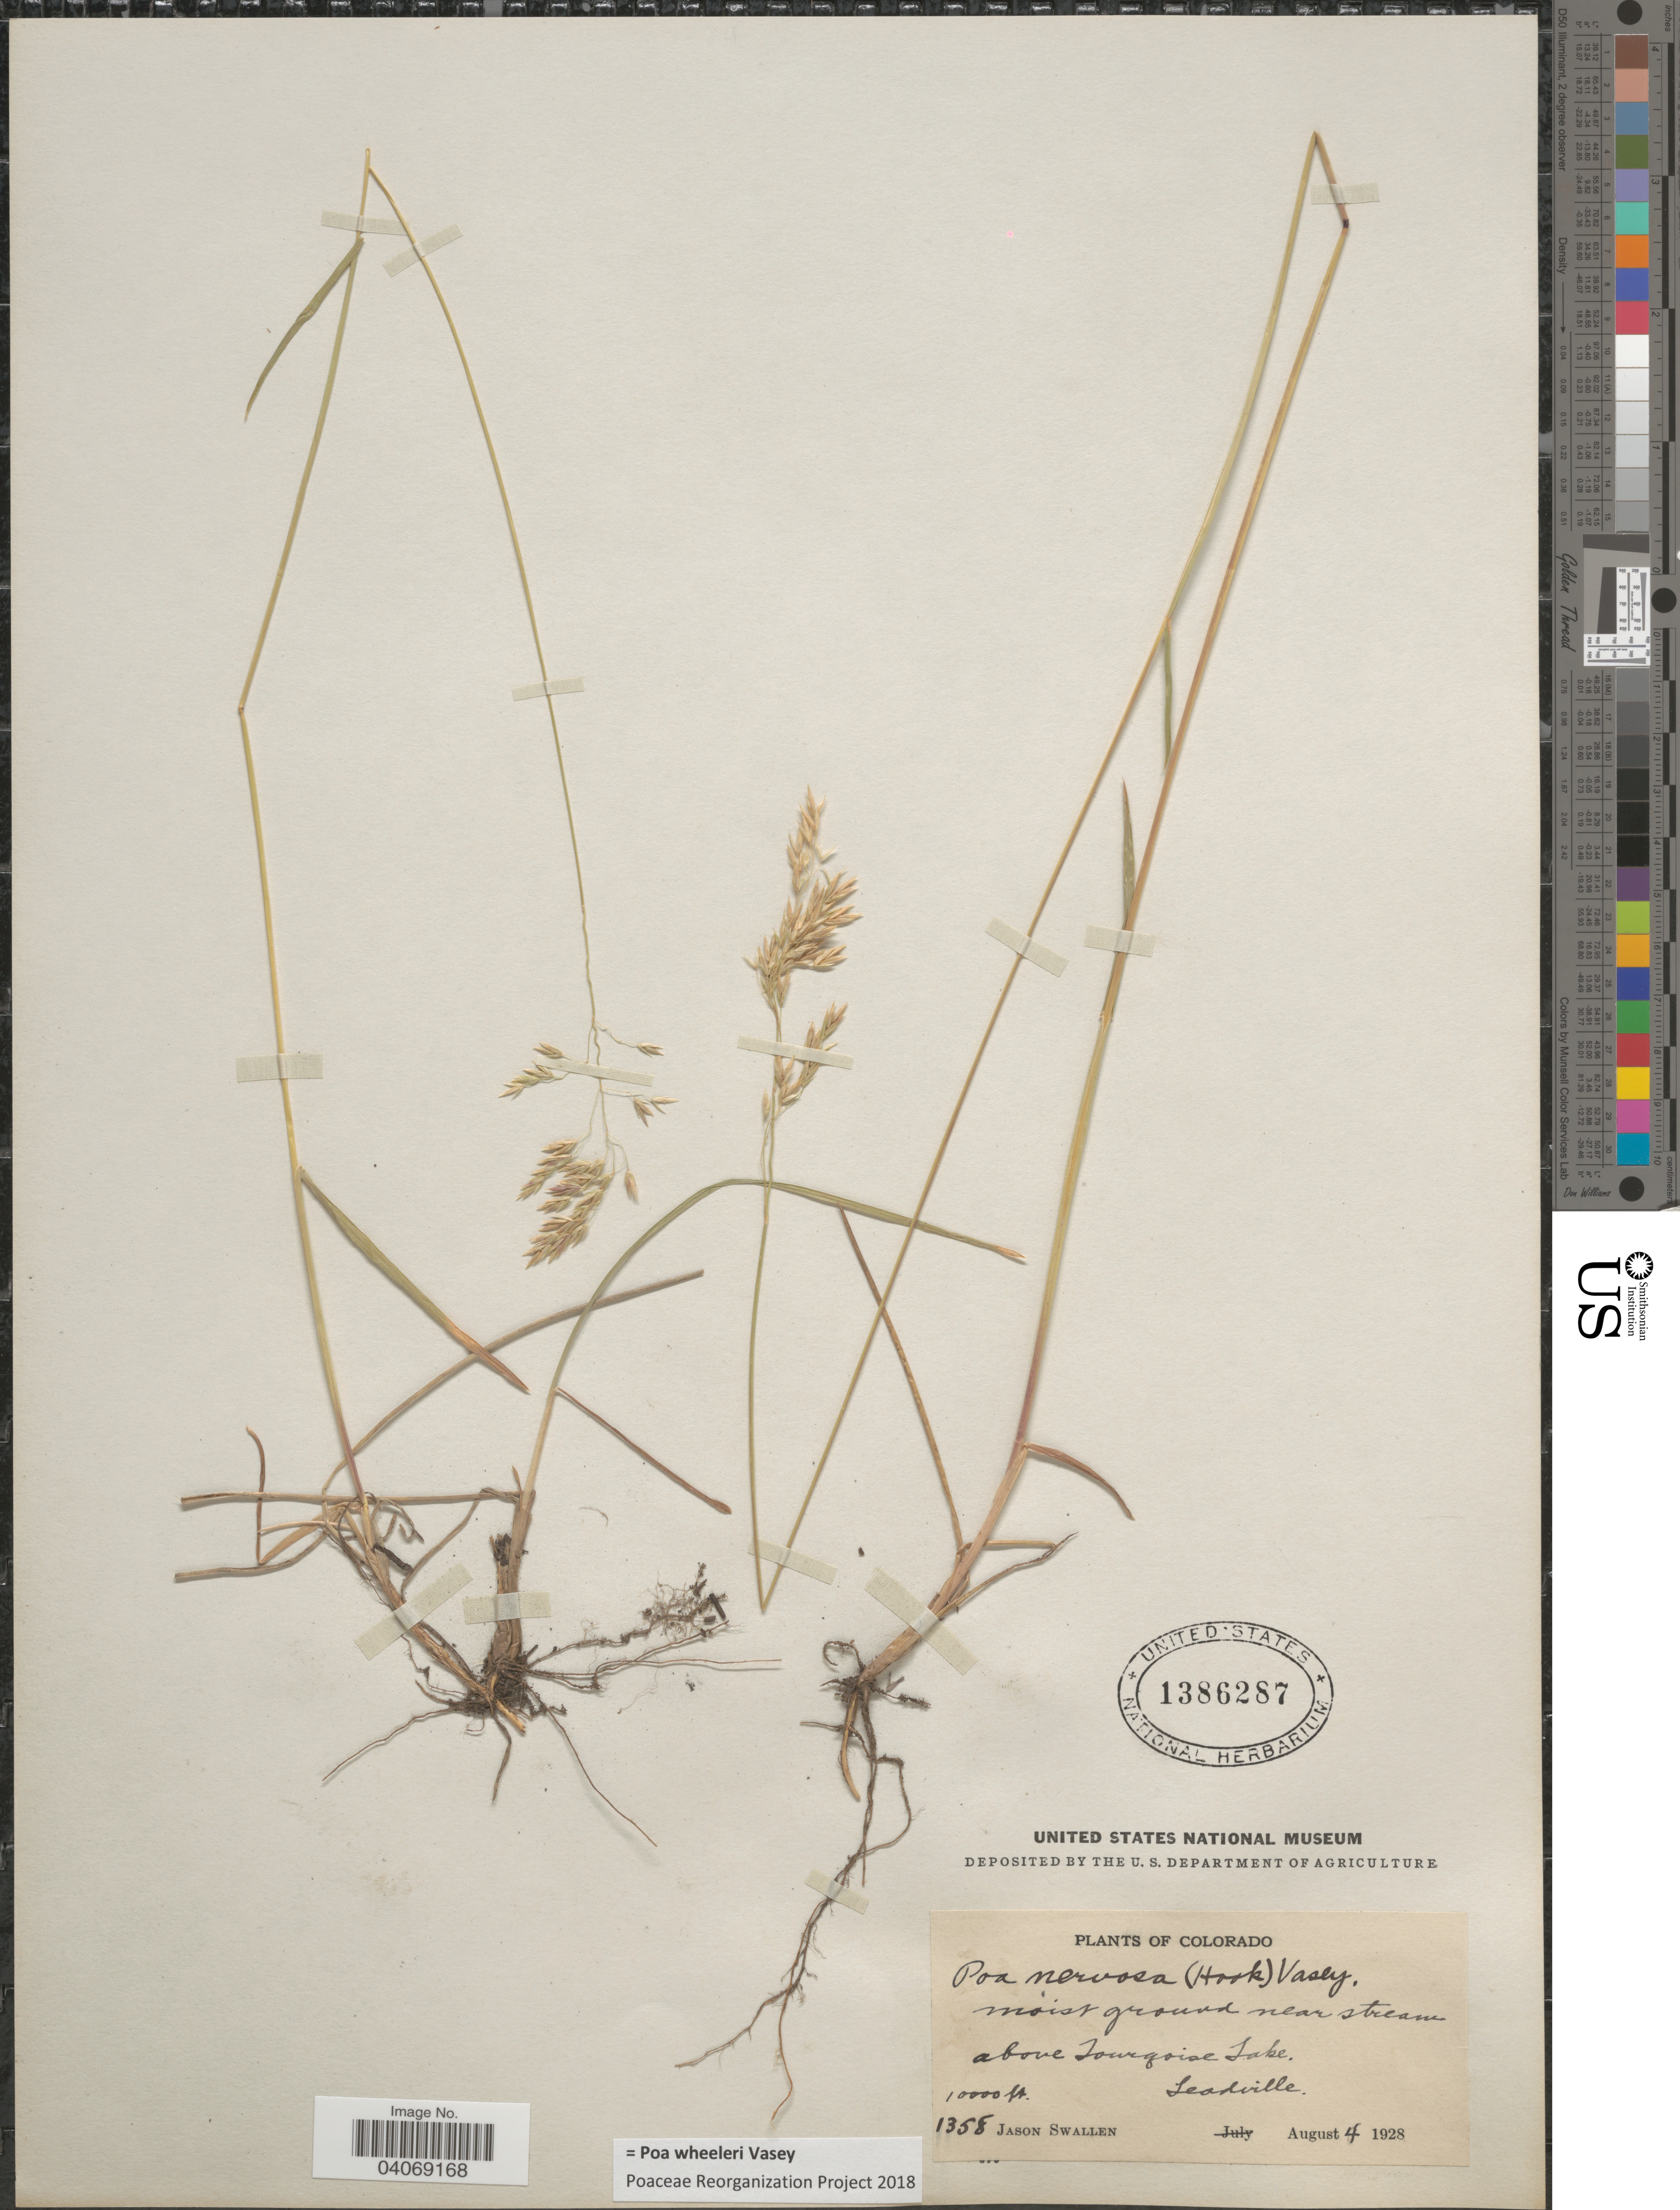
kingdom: Plantae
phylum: Tracheophyta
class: Liliopsida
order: Poales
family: Poaceae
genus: Poa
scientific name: Poa wheeleri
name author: Vasey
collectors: J. R. Swallen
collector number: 1358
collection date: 1928-08-04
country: United States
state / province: Colorado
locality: Moist ground near stream above Turquoise Lake. Leadville.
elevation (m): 3048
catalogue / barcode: US 1386287